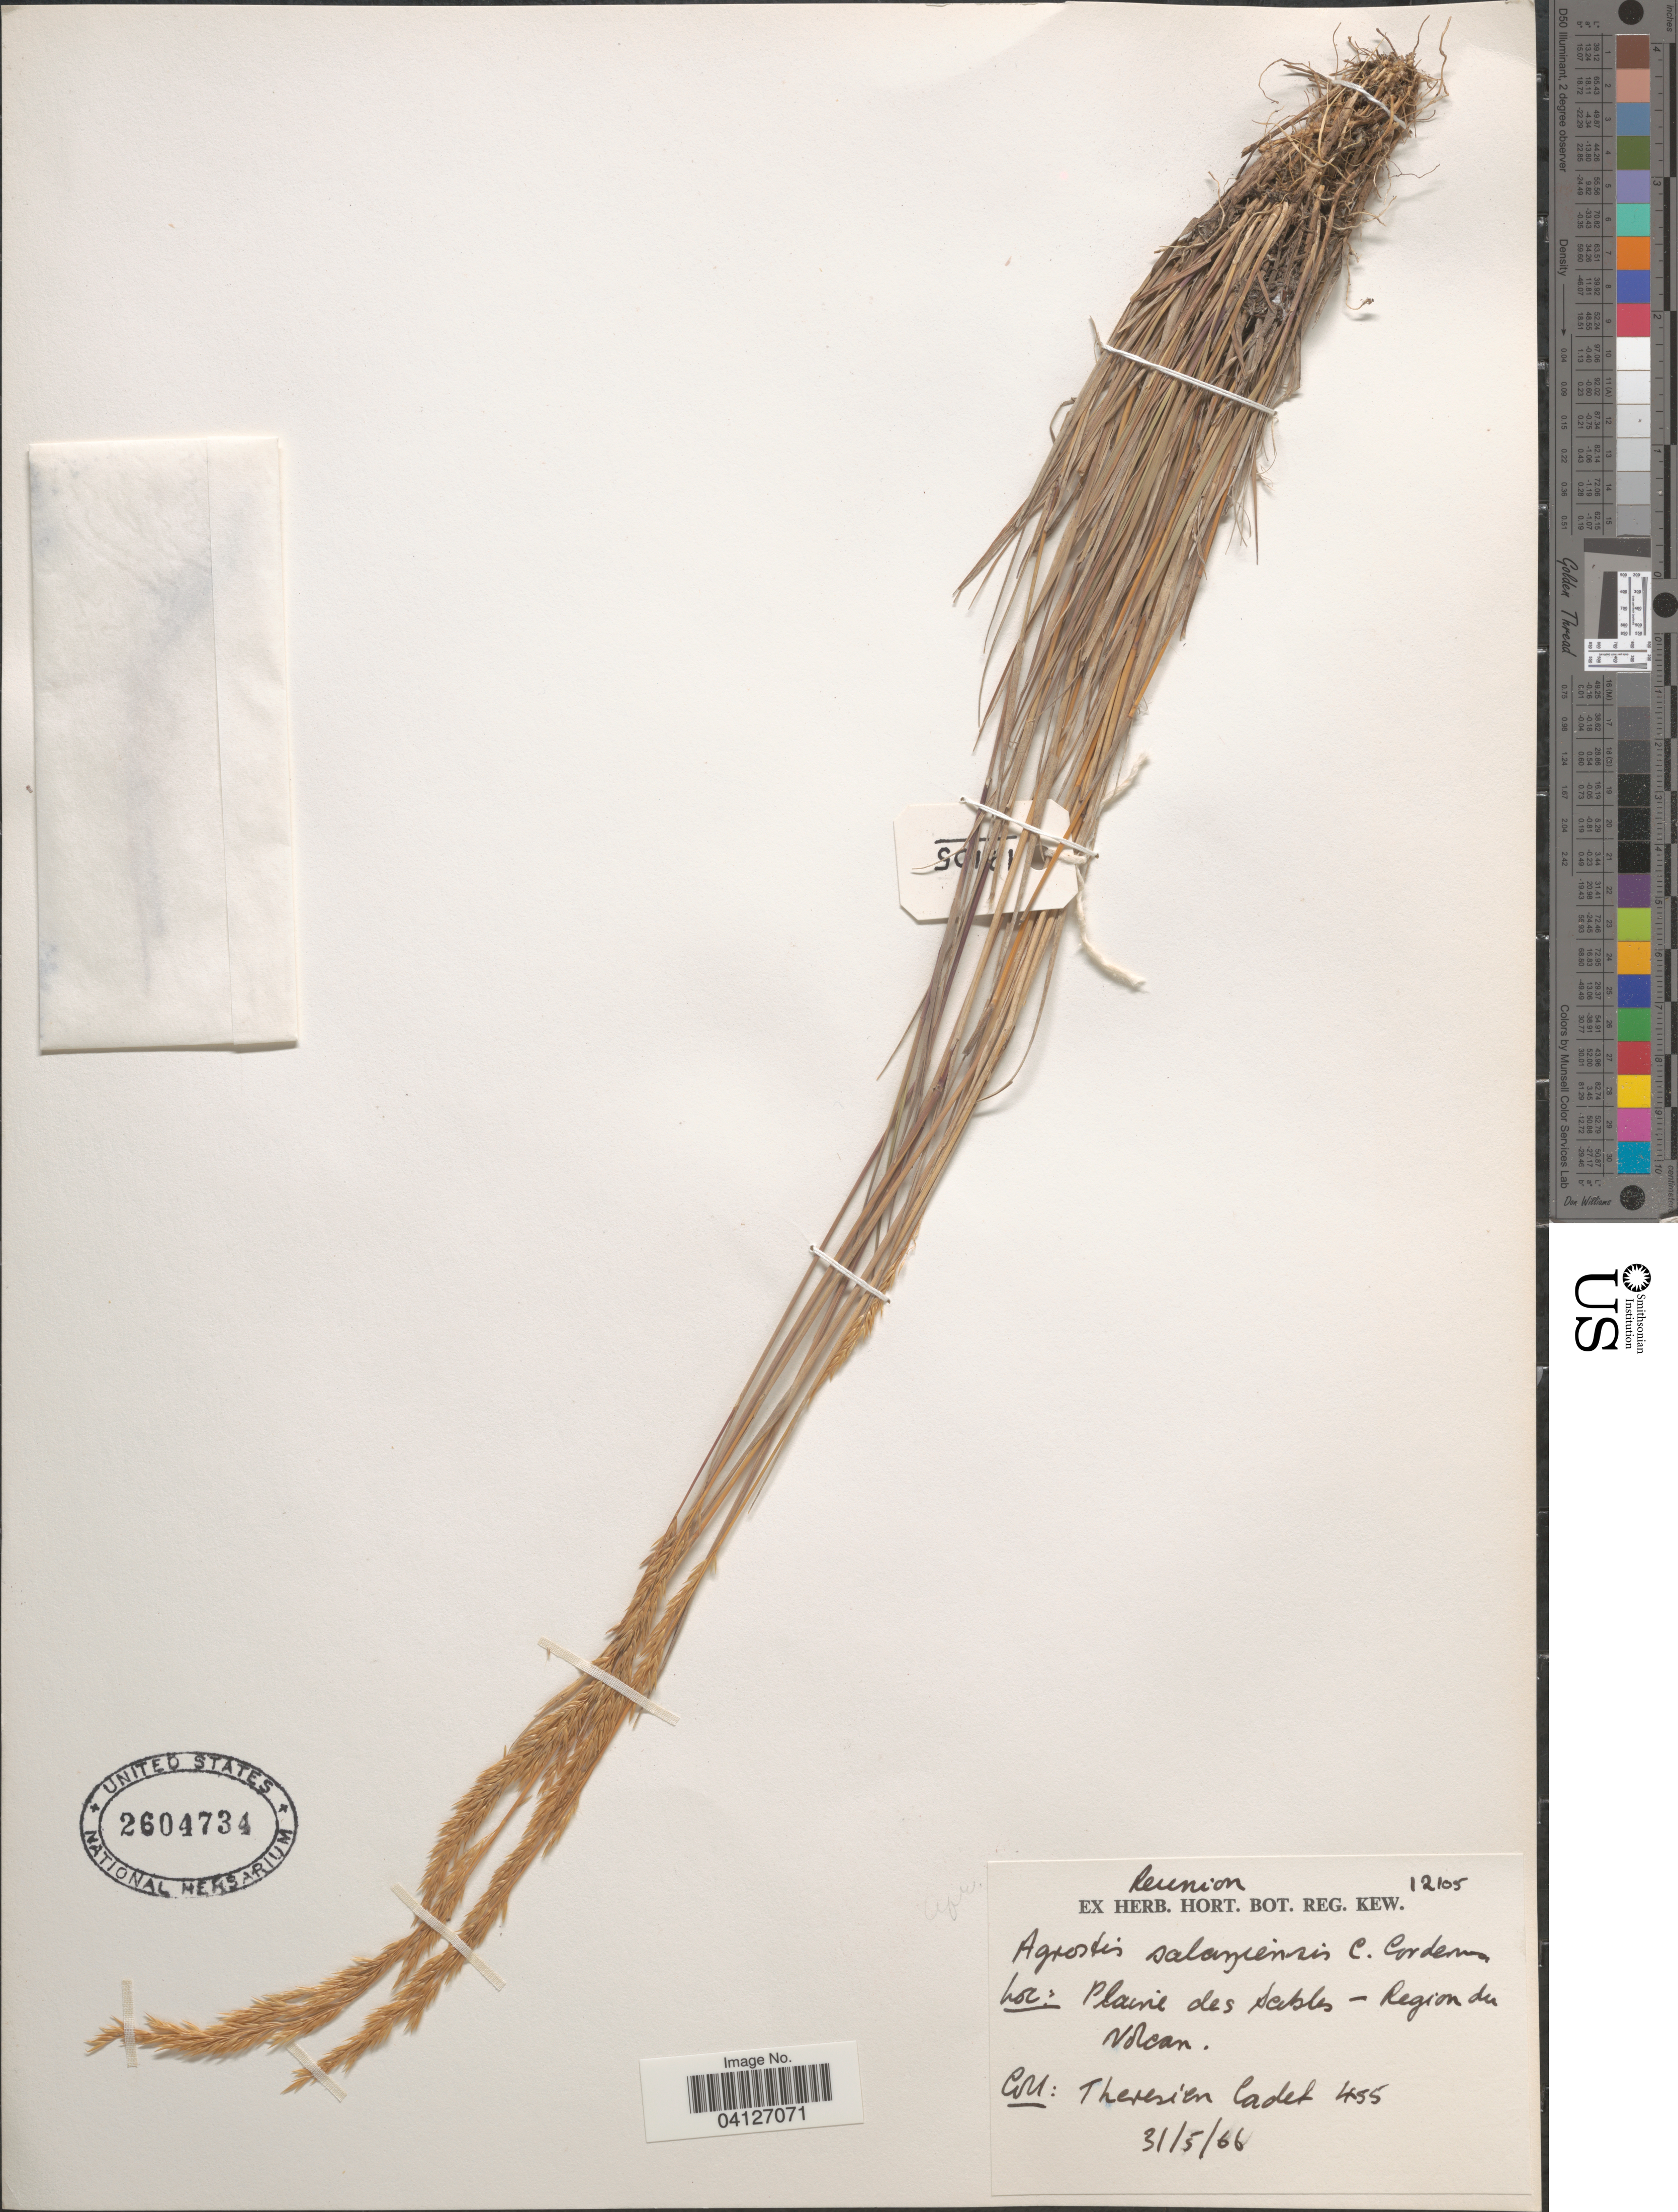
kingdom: Plantae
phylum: Tracheophyta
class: Liliopsida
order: Poales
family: Poaceae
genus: Agrostis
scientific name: Agrostis salaziensis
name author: C. Cordem.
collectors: T. Cadet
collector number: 455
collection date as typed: Transcribed d/m/y: 31/5/66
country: Reunion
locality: Plaine des Sables - Region du Volcan.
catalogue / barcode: US 2604734